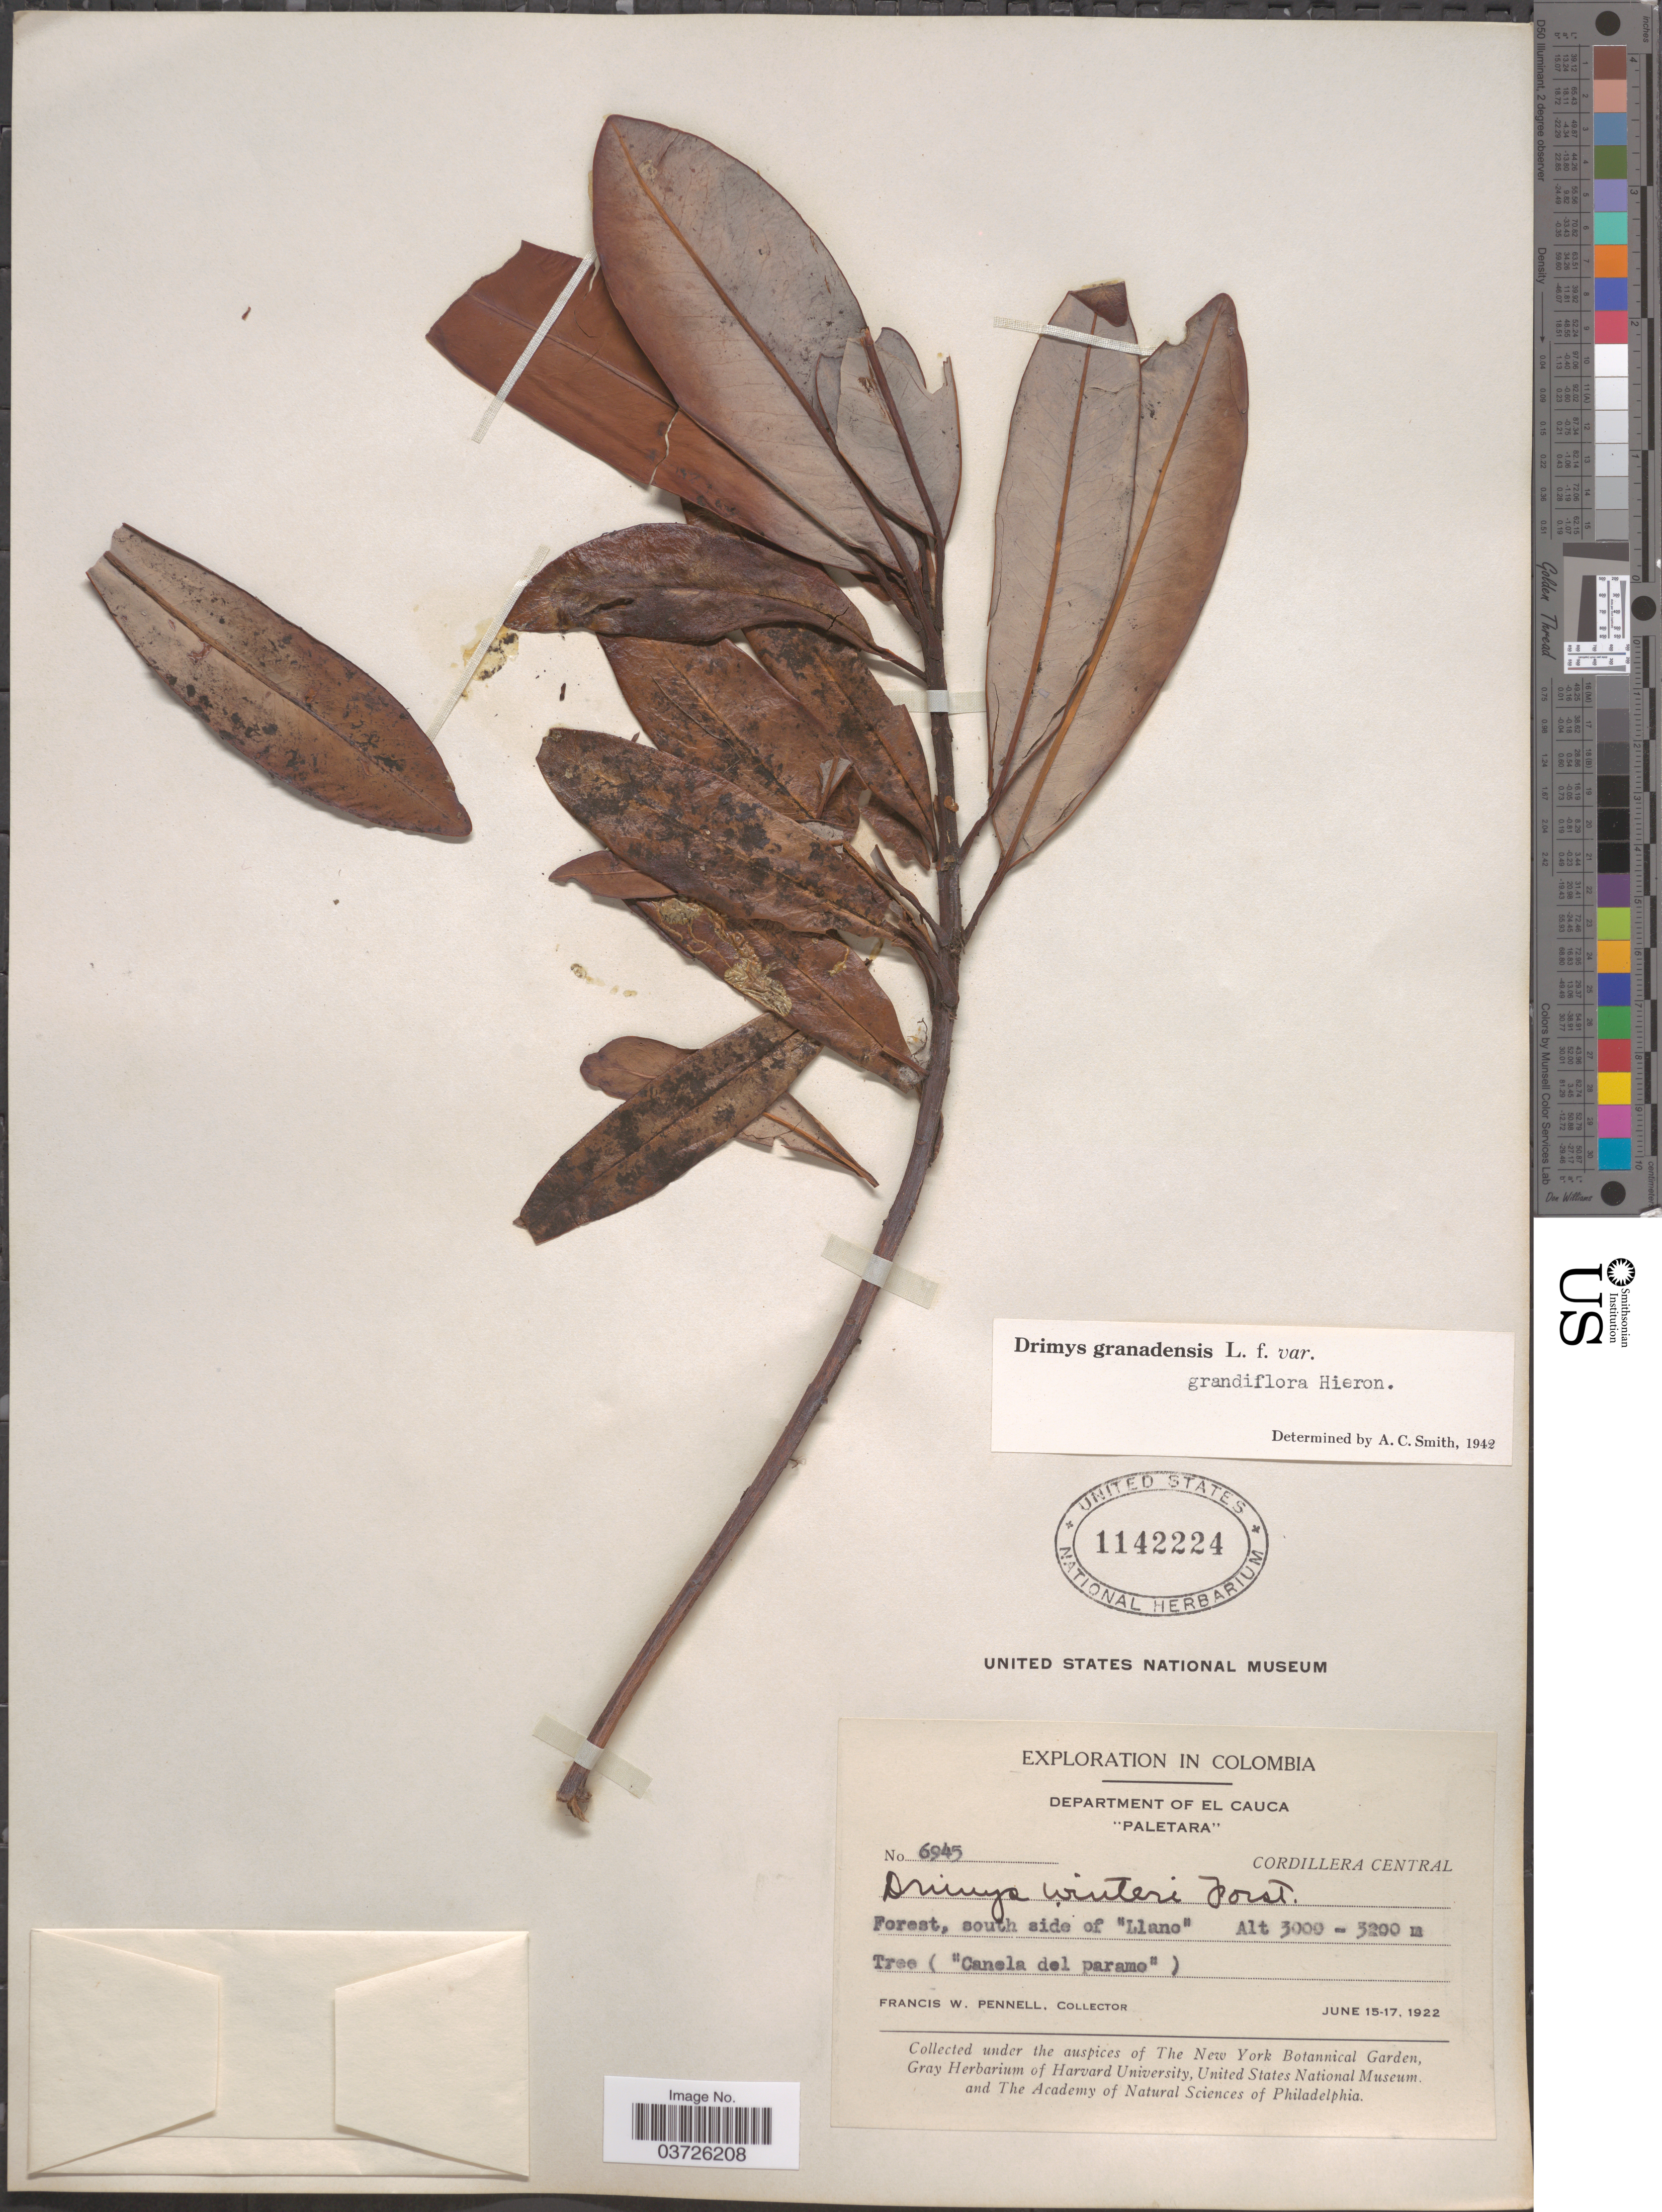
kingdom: Plantae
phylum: Tracheophyta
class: Magnoliopsida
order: Canellales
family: Winteraceae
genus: Drimys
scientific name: Drimys granadensis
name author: L. f.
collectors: F. W. Pennell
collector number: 6945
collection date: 1922-06-15/1922-06-17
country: Colombia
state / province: Cauca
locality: Department of El Cauca. "Paletara". Cordillera Central. South side of "Llano".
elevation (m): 3000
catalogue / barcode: US 1142224